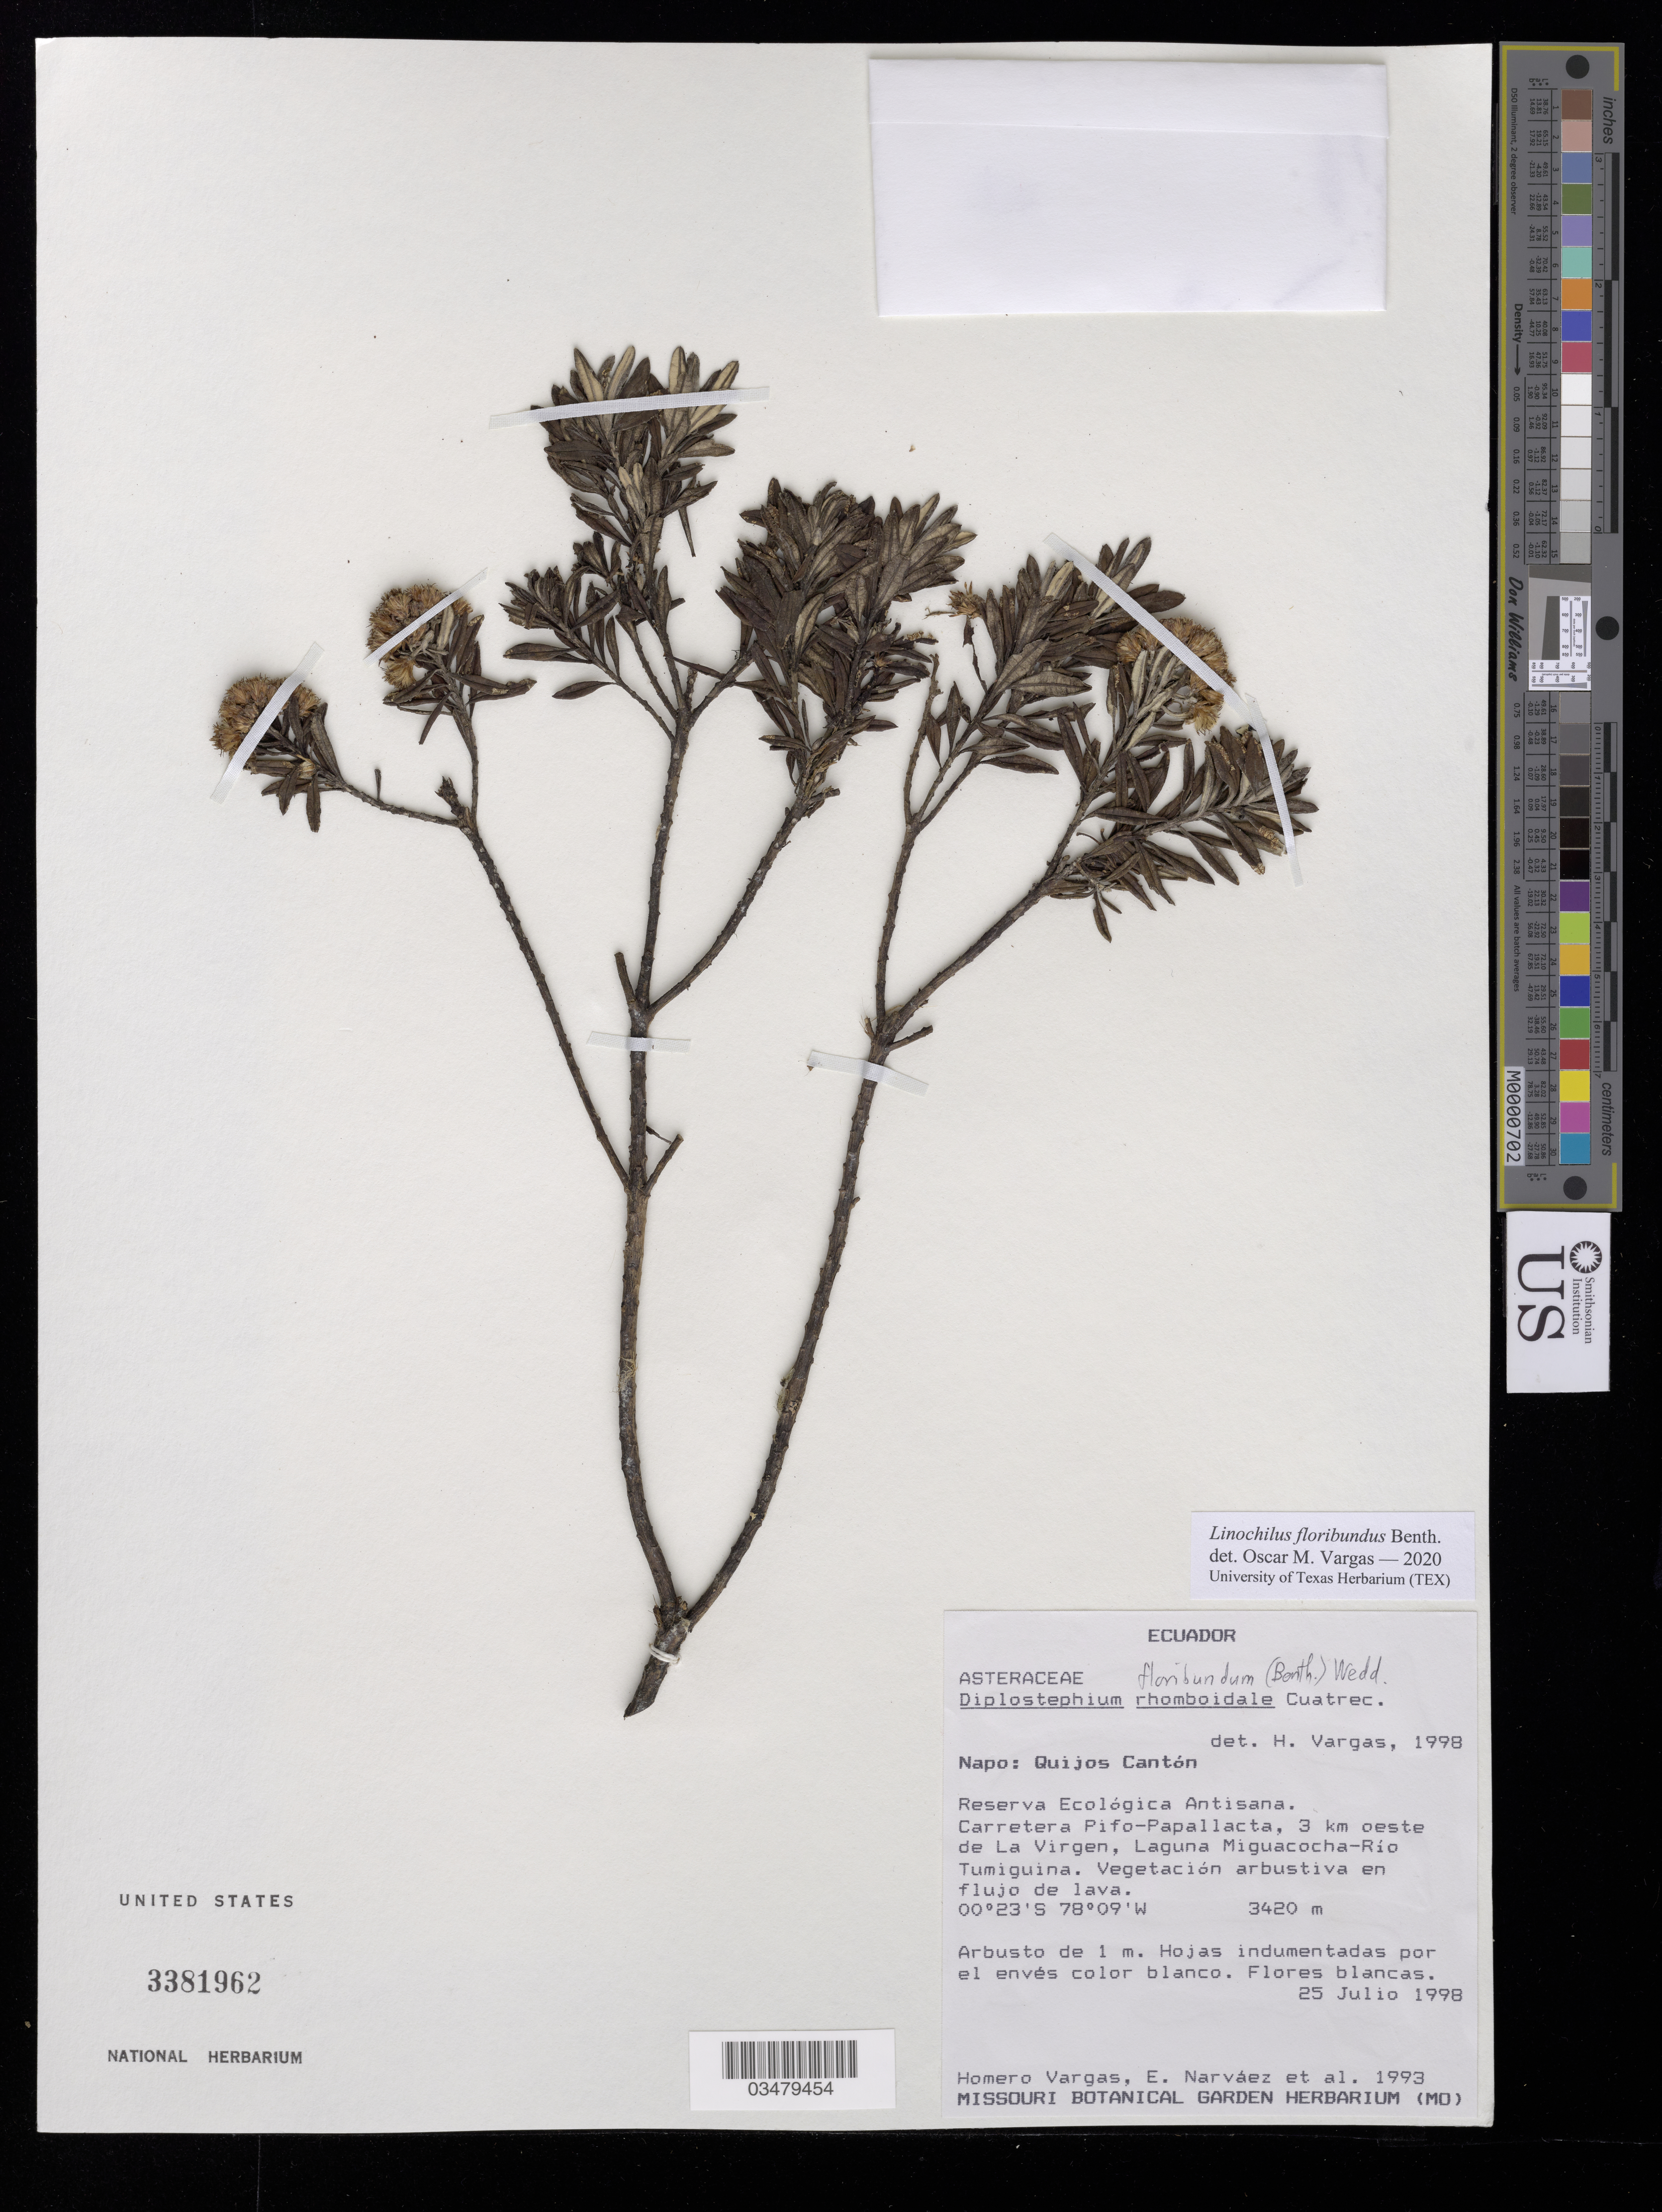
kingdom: Plantae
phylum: Tracheophyta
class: Magnoliopsida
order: Asterales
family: Asteraceae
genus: Linochilus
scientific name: Linochilus floribundus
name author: Benth.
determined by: Vargas, Oscar M.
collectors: H. Vargas, E. Narváez & et al.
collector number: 1993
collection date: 1998-07-25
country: Ecuador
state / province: Napo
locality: Quijos Canton, Reserva Ecologica Antisana, Carretera Pifo-Papallacta, 3 km oeste de la Virgen, Laguna Miguacocha-Rio Tumiguina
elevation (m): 3420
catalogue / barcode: US 3381962